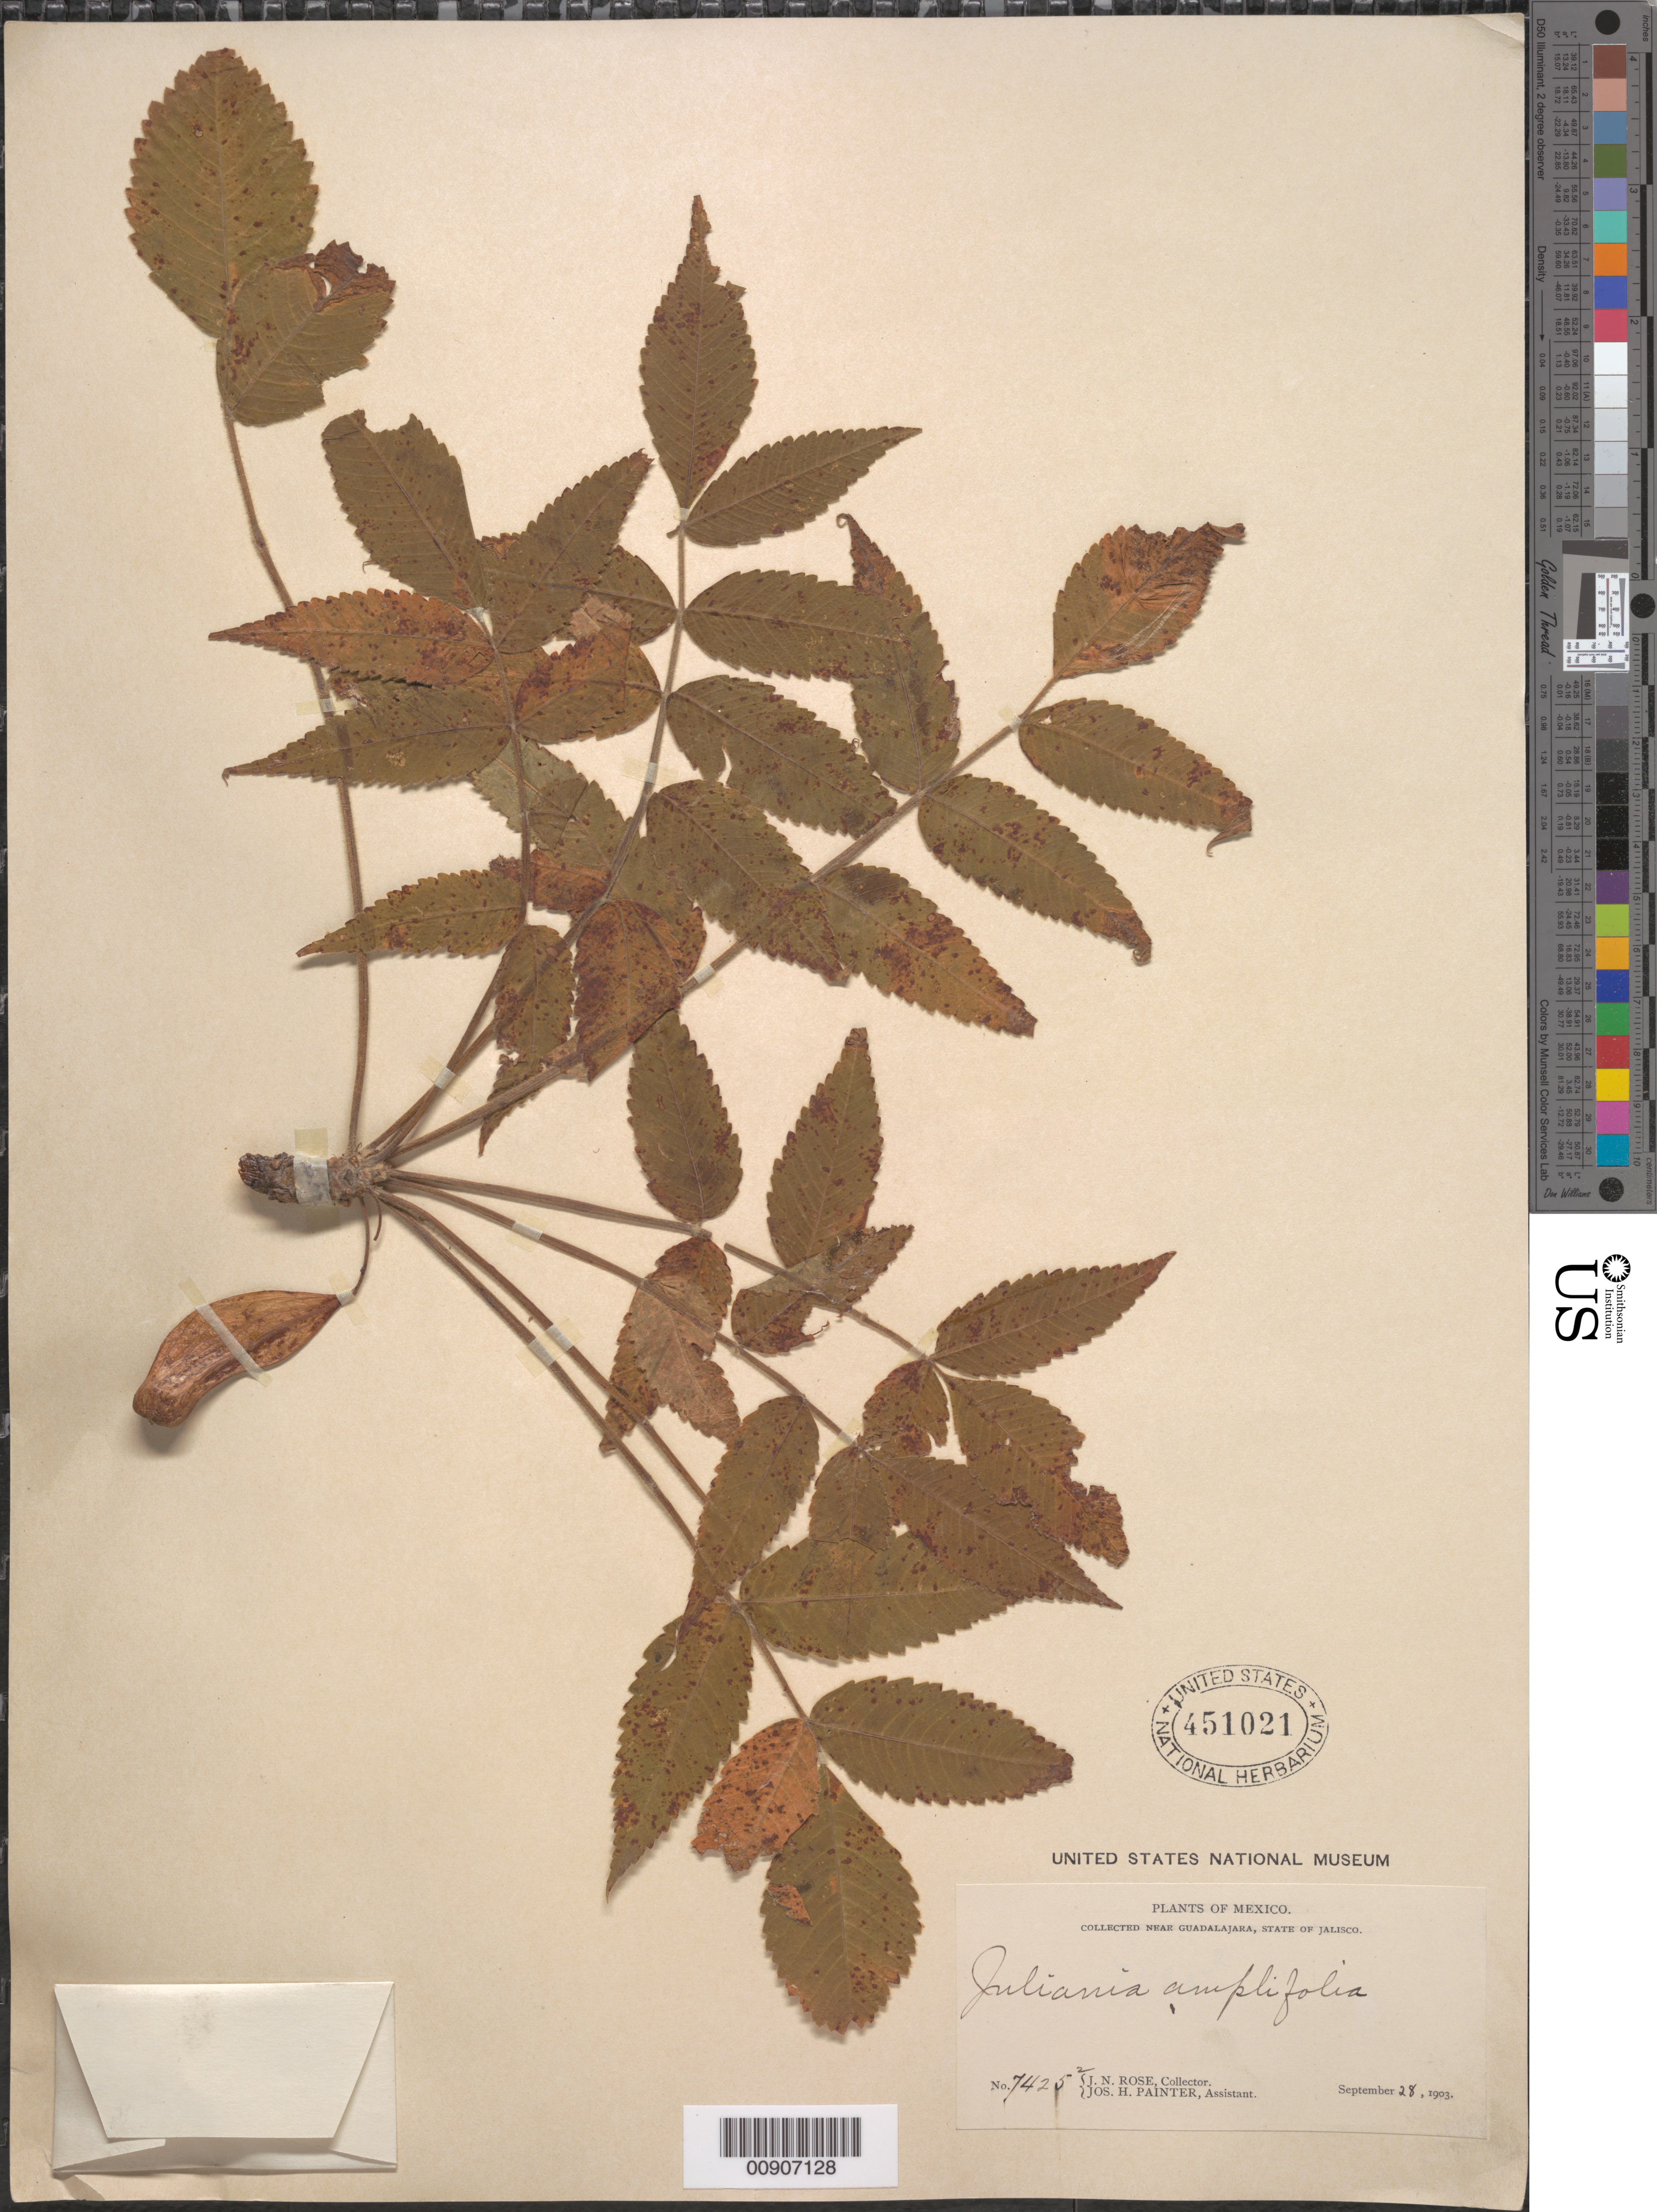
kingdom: Plantae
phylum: Tracheophyta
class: Magnoliopsida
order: Sapindales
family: Anacardiaceae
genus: Amphipterygium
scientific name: Amphipterygium amplifolium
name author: (Hemsl. & Rose) Hemsl. & Rose ex Standl.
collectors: J. N. Rose & J. H. Painter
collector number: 7425 superscript 2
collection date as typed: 28 Sep 1903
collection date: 1903-09-28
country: Mexico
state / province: Jalisco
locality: Near Guadalajara, State of Jalisco.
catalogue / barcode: US 451021